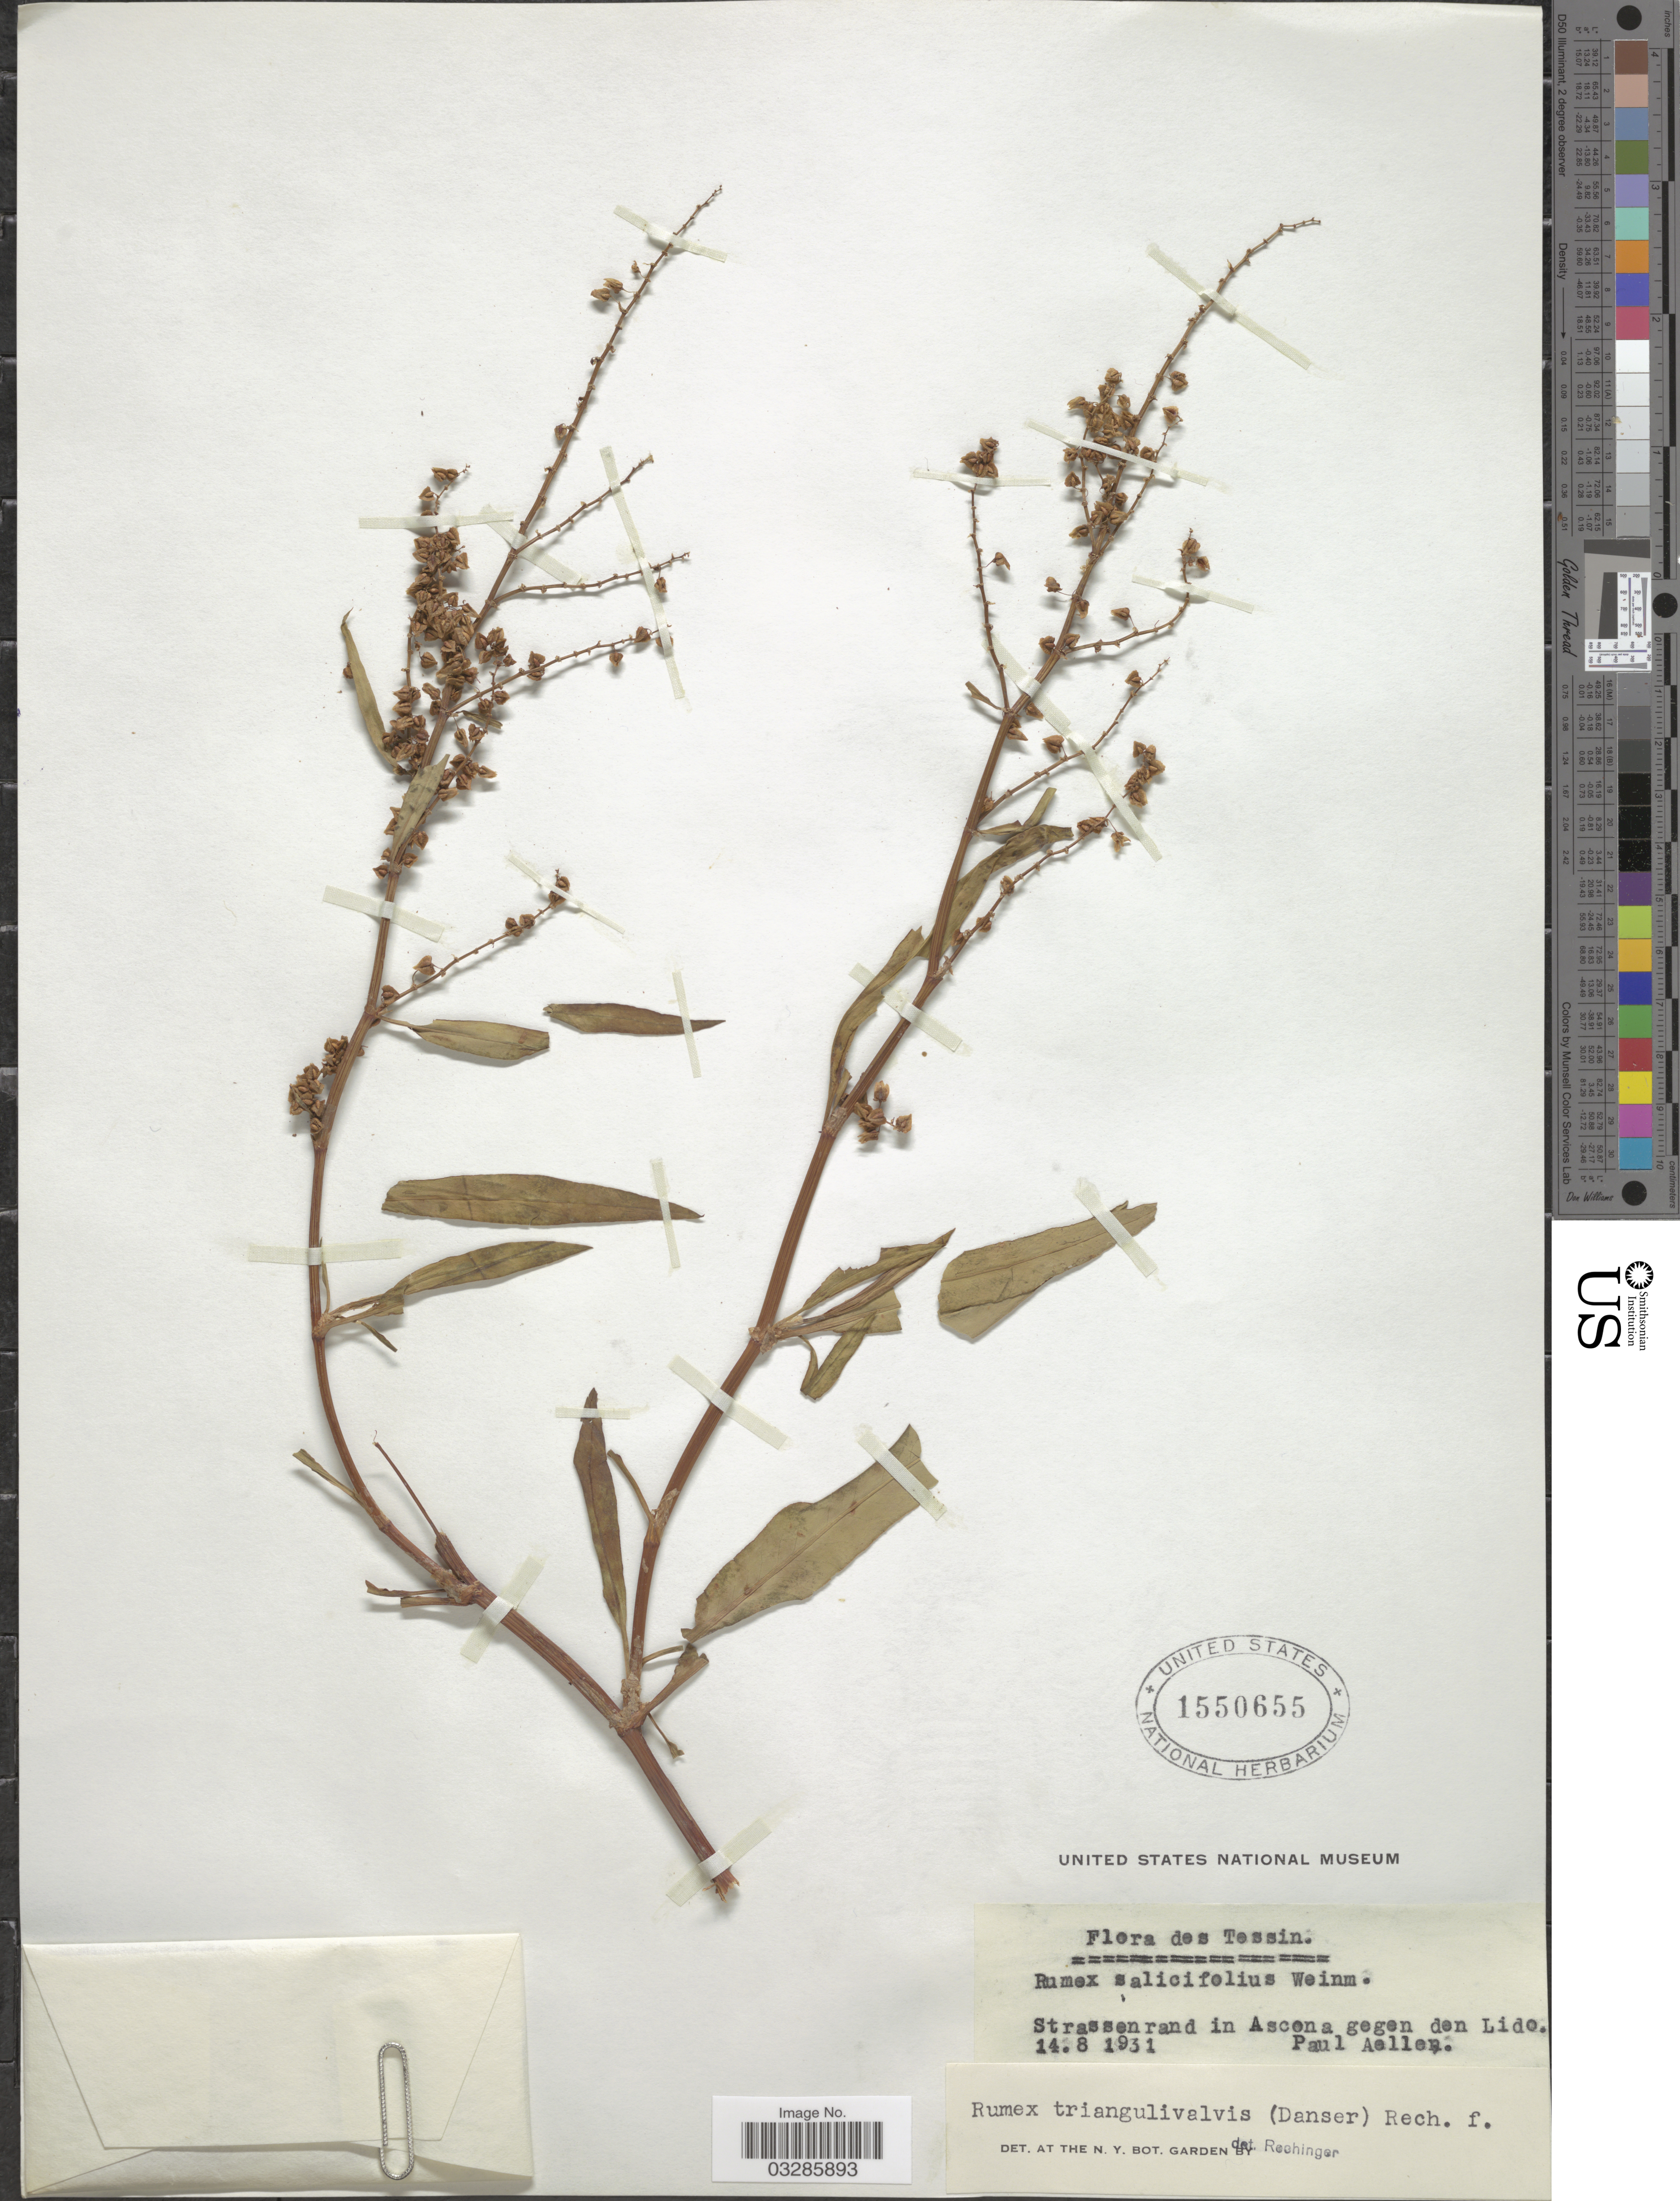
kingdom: Plantae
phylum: Tracheophyta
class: Magnoliopsida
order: Caryophyllales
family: Polygonaceae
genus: Rumex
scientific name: Rumex triangulivalvis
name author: (Danser) Rech. f.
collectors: P. Aellen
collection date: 1931-08-14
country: Switzerland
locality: Tessin. Strassenrand in Ascena gegen den Lido.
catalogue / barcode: US 1550655